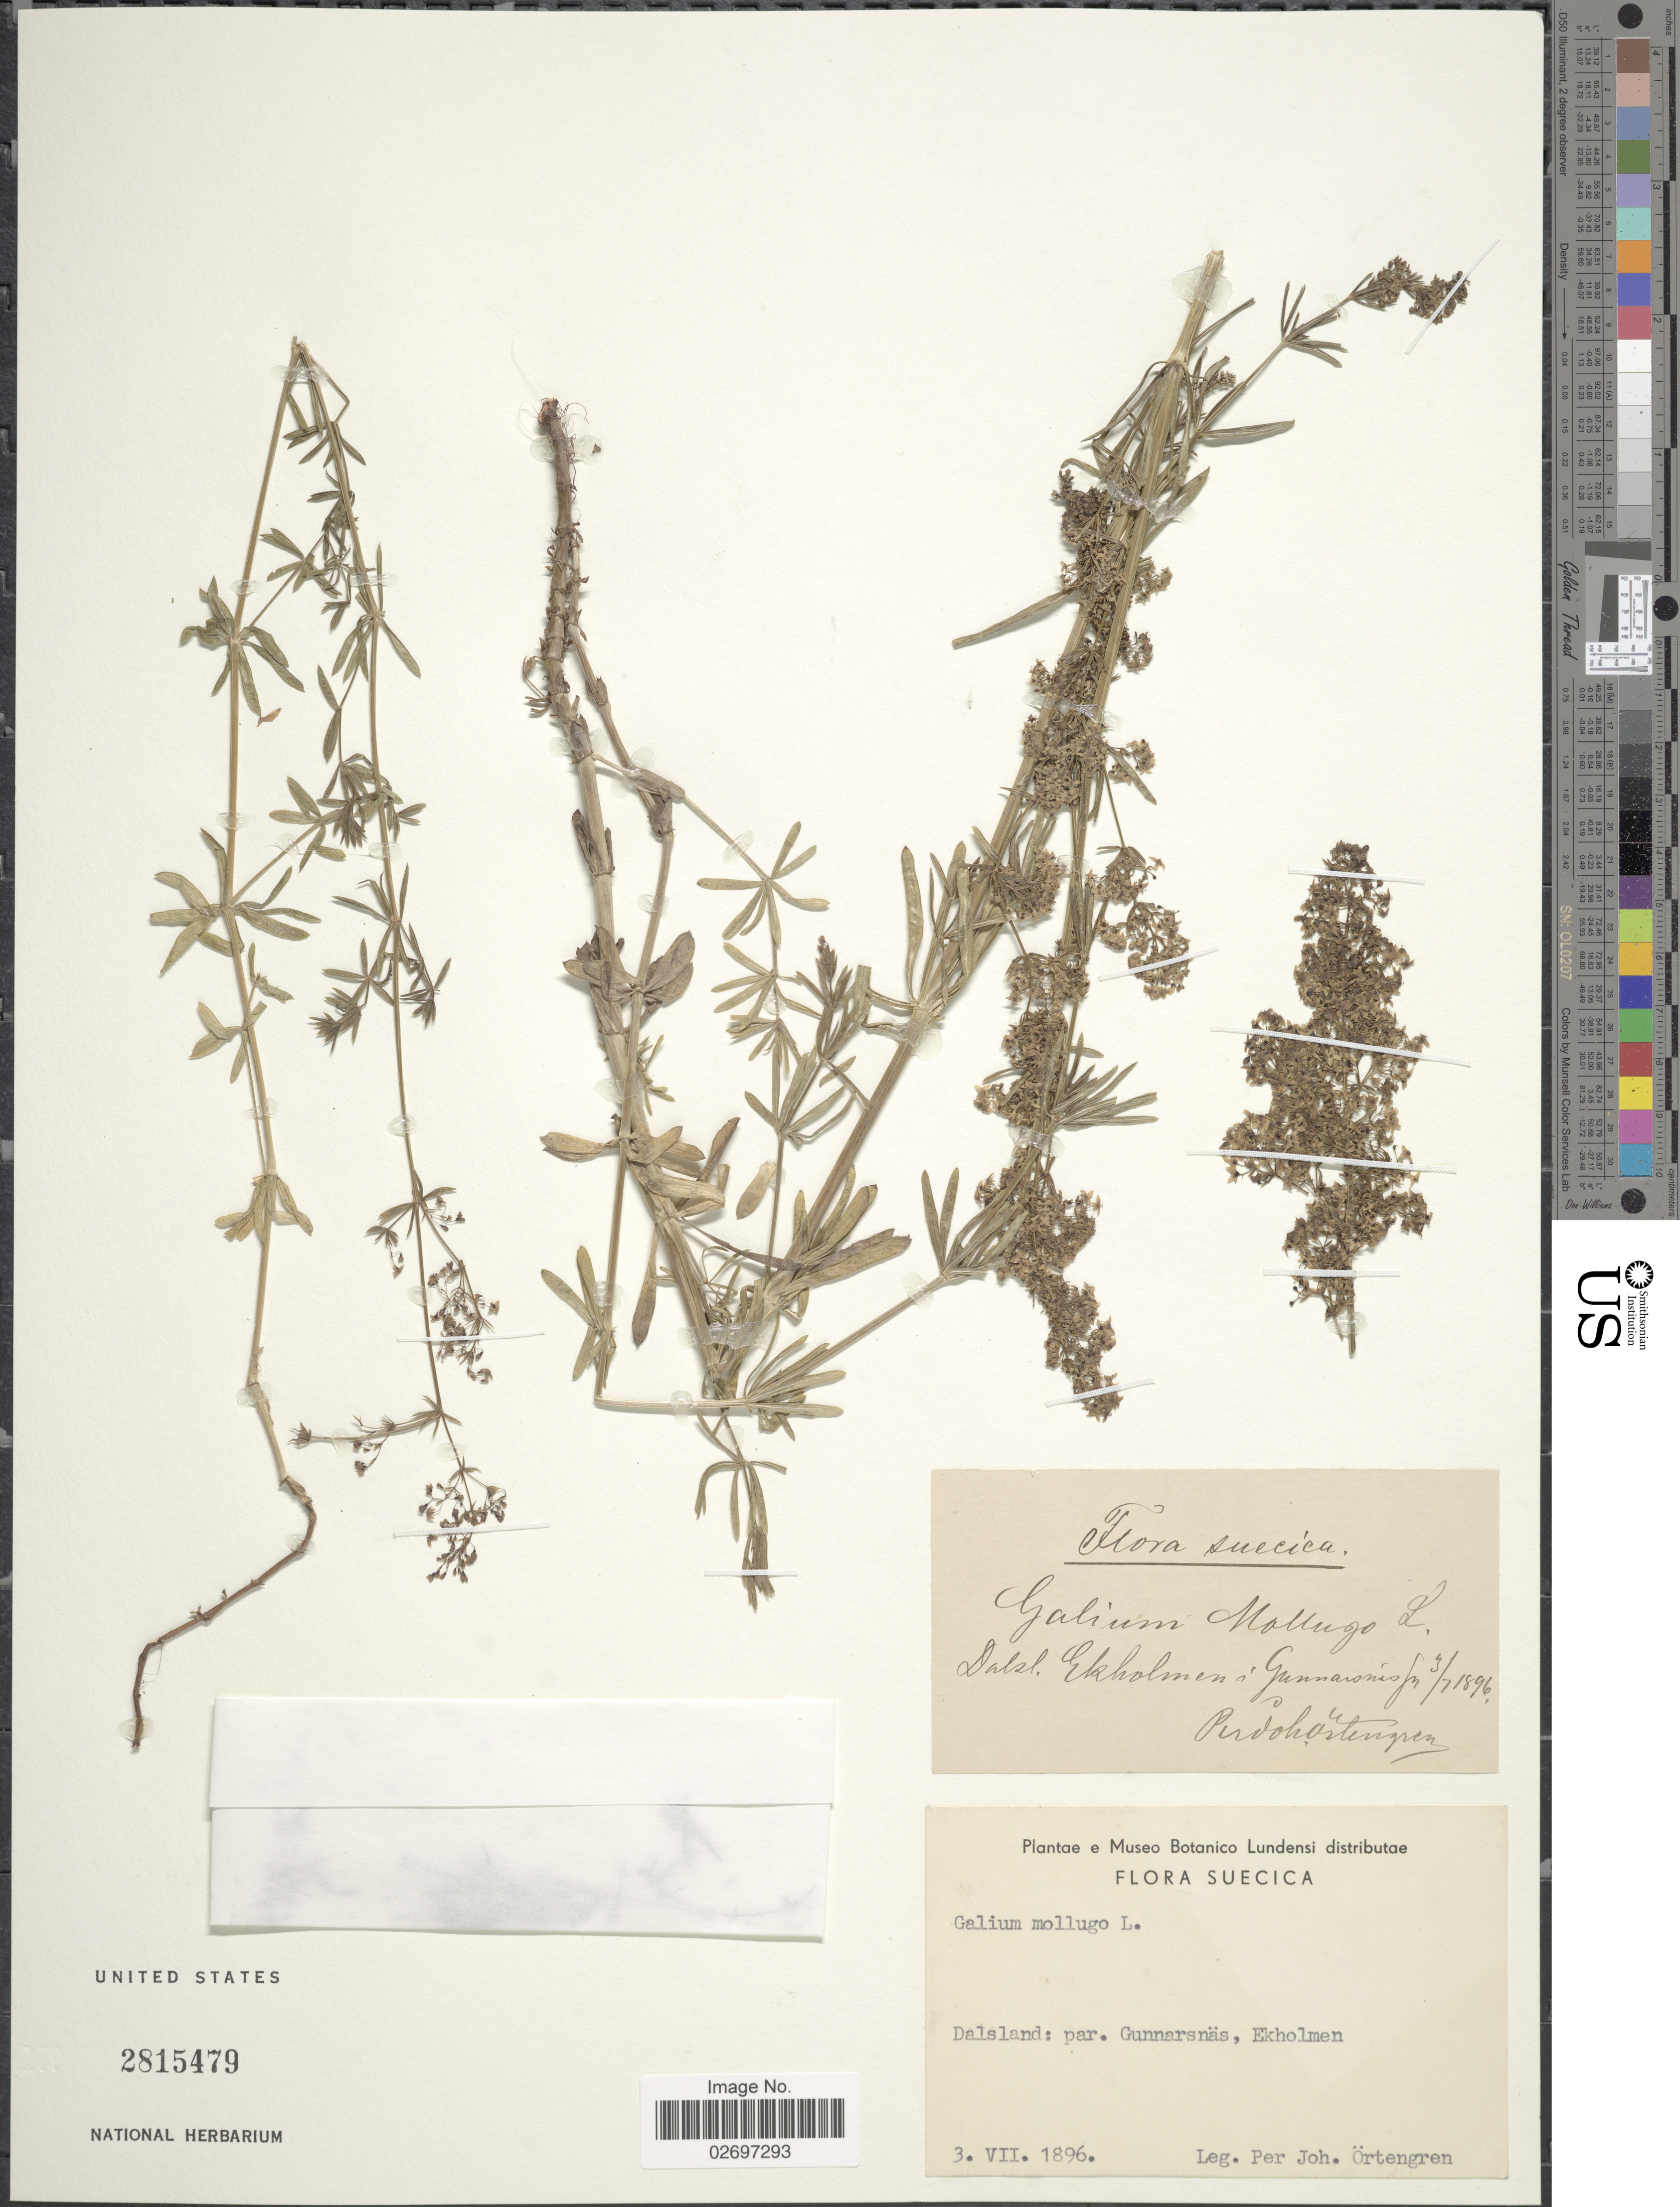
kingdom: Plantae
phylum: Tracheophyta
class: Magnoliopsida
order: Gentianales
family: Rubiaceae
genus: Galium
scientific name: Galium mollugo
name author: L.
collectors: P. Ortengren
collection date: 1896-07-03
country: Sweden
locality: Dalsland: par. Gunnarsnäs, Ekholmen. Suecica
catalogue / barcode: US 2815479